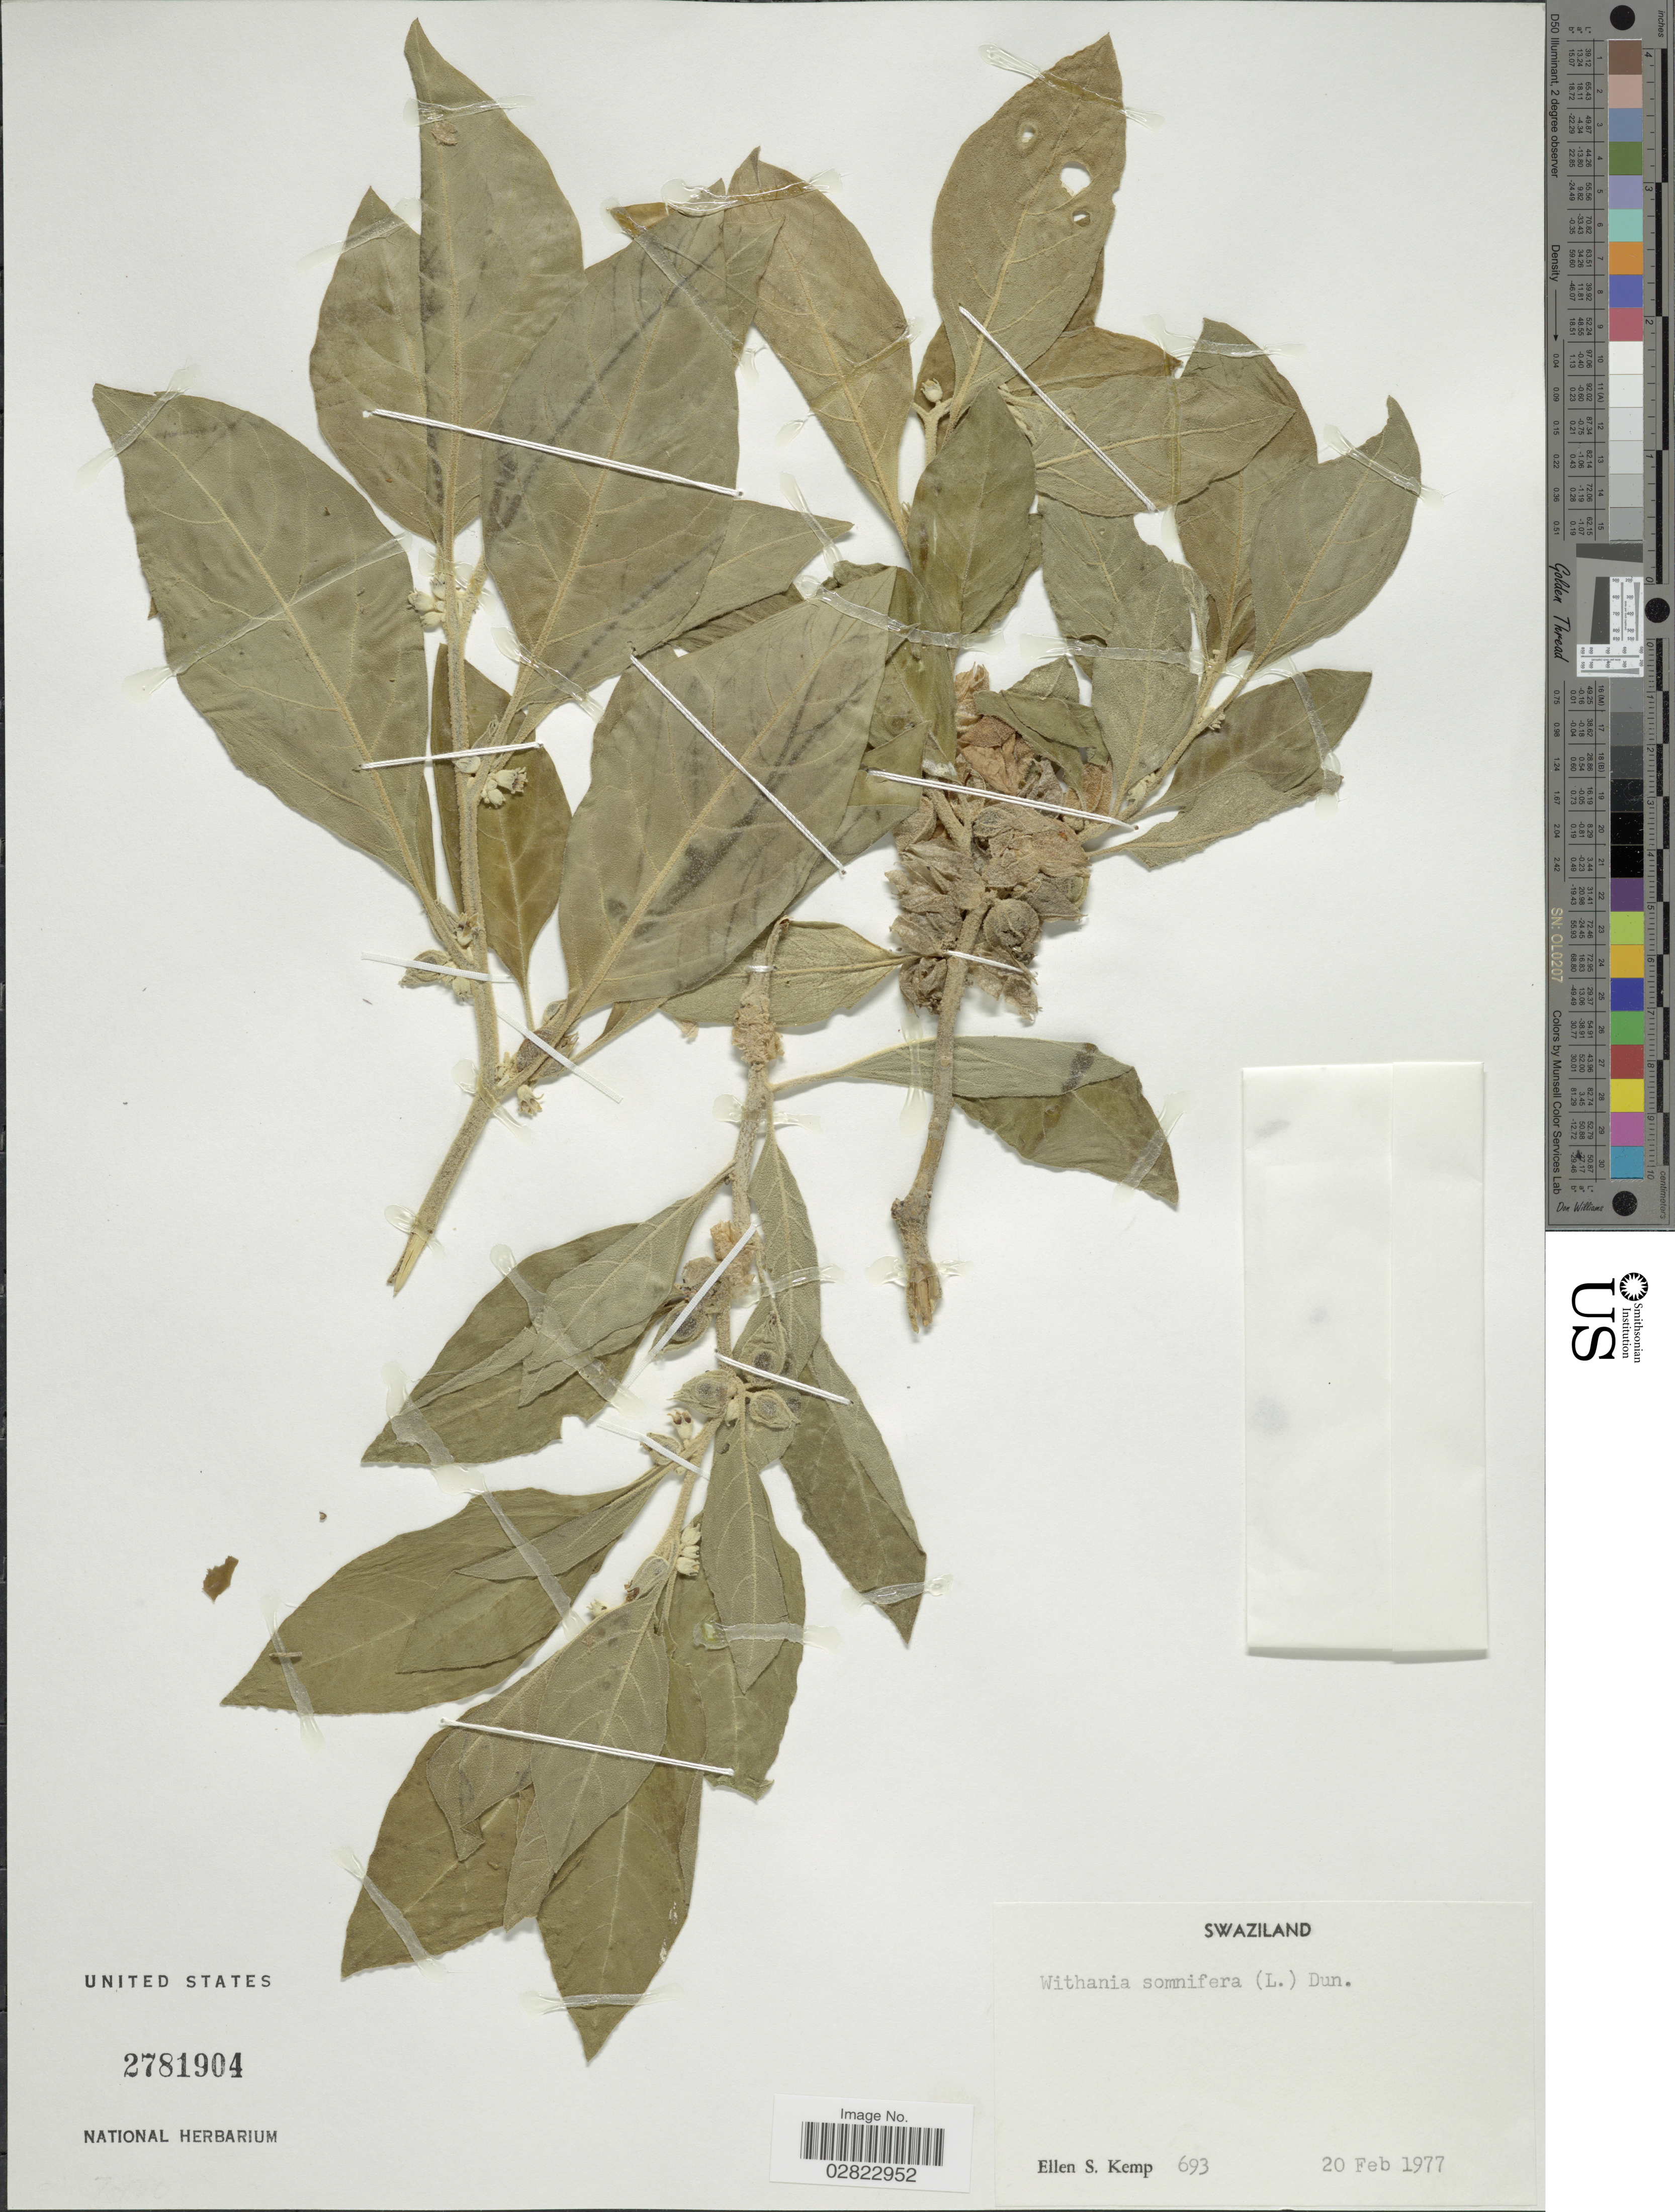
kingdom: Plantae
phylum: Tracheophyta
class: Magnoliopsida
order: Solanales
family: Solanaceae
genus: Withania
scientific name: Withania somnifera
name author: (L.) Dunal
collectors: E. S. Kemp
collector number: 693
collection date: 1977-02-20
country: Eswatini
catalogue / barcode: US 2781904